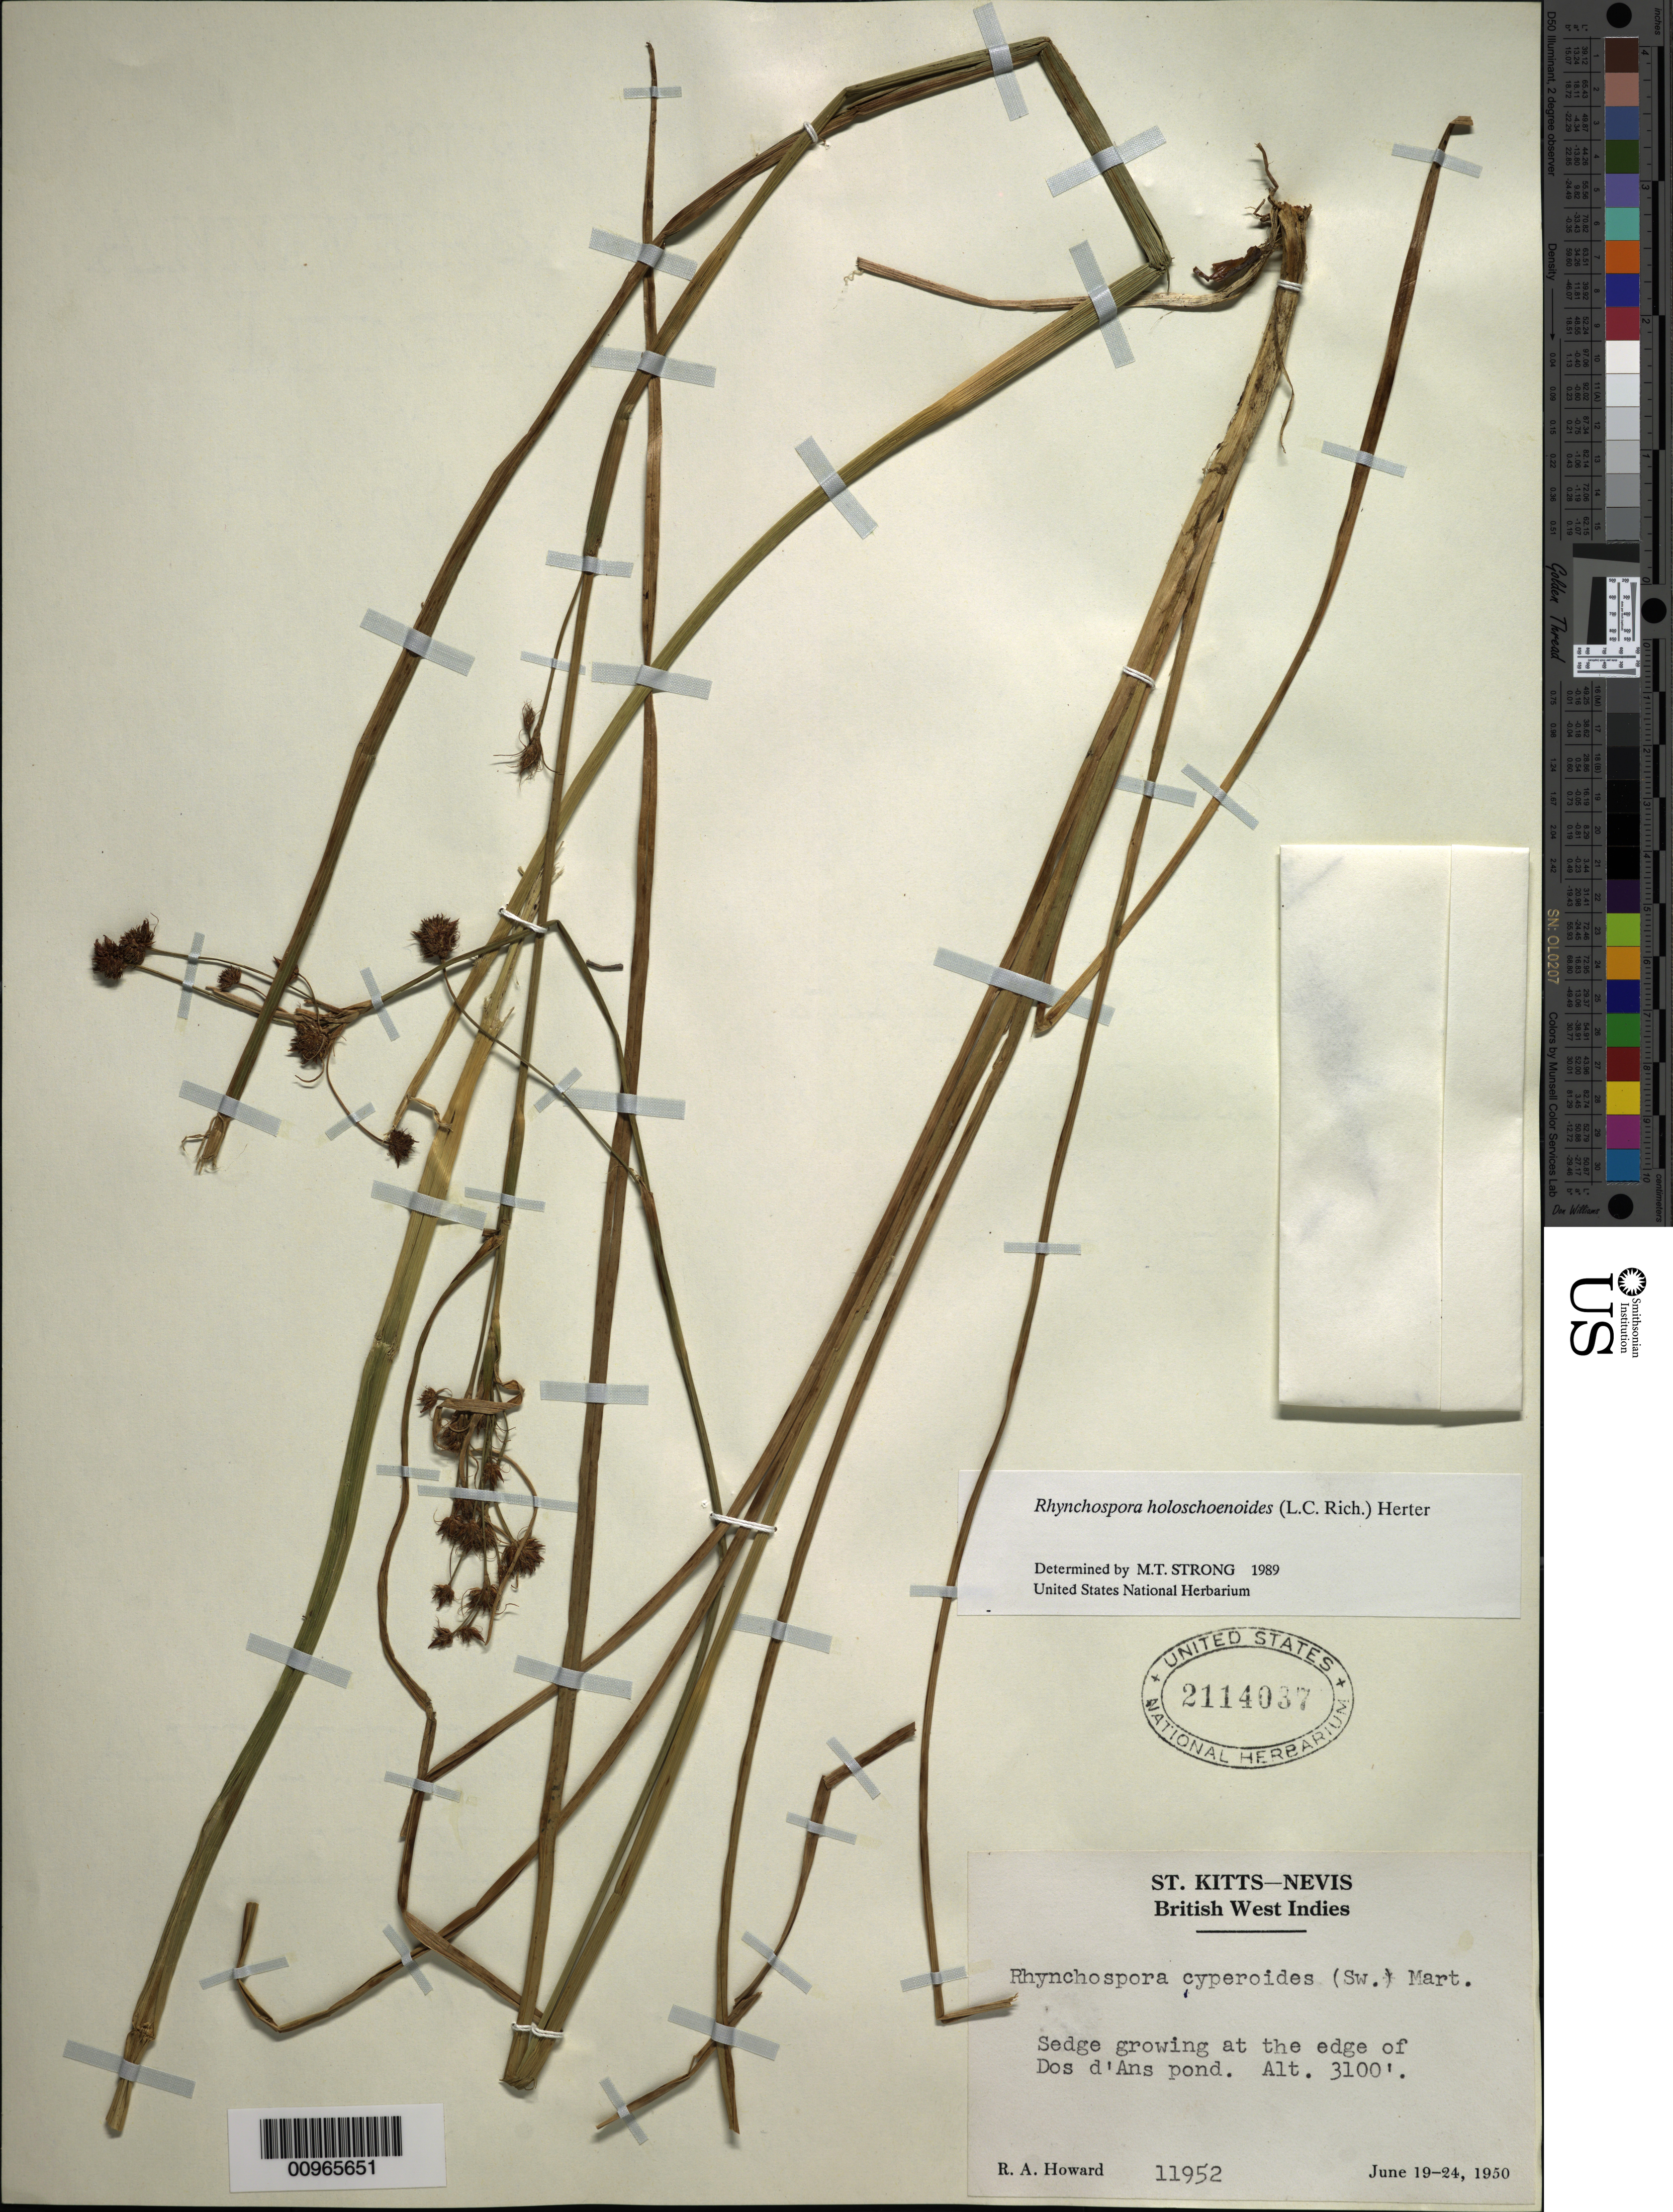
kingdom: Plantae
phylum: Tracheophyta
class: Liliopsida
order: Poales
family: Cyperaceae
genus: Rhynchospora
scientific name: Rhynchospora holoschoenoides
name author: (Rich.) Herter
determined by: Strong, M. T., (US), Smithsonian Institution - National Museum of Natural History (UNITED STATES)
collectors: R. A. Howard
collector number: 11952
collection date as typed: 19 Jun 1950 to 24 Jun 1950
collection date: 1950-06-19/1950-06-24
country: St. Christopher-Nevis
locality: Edge of Dos d'Ans pond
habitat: Growing at the edge of pond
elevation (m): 945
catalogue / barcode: US 2114037